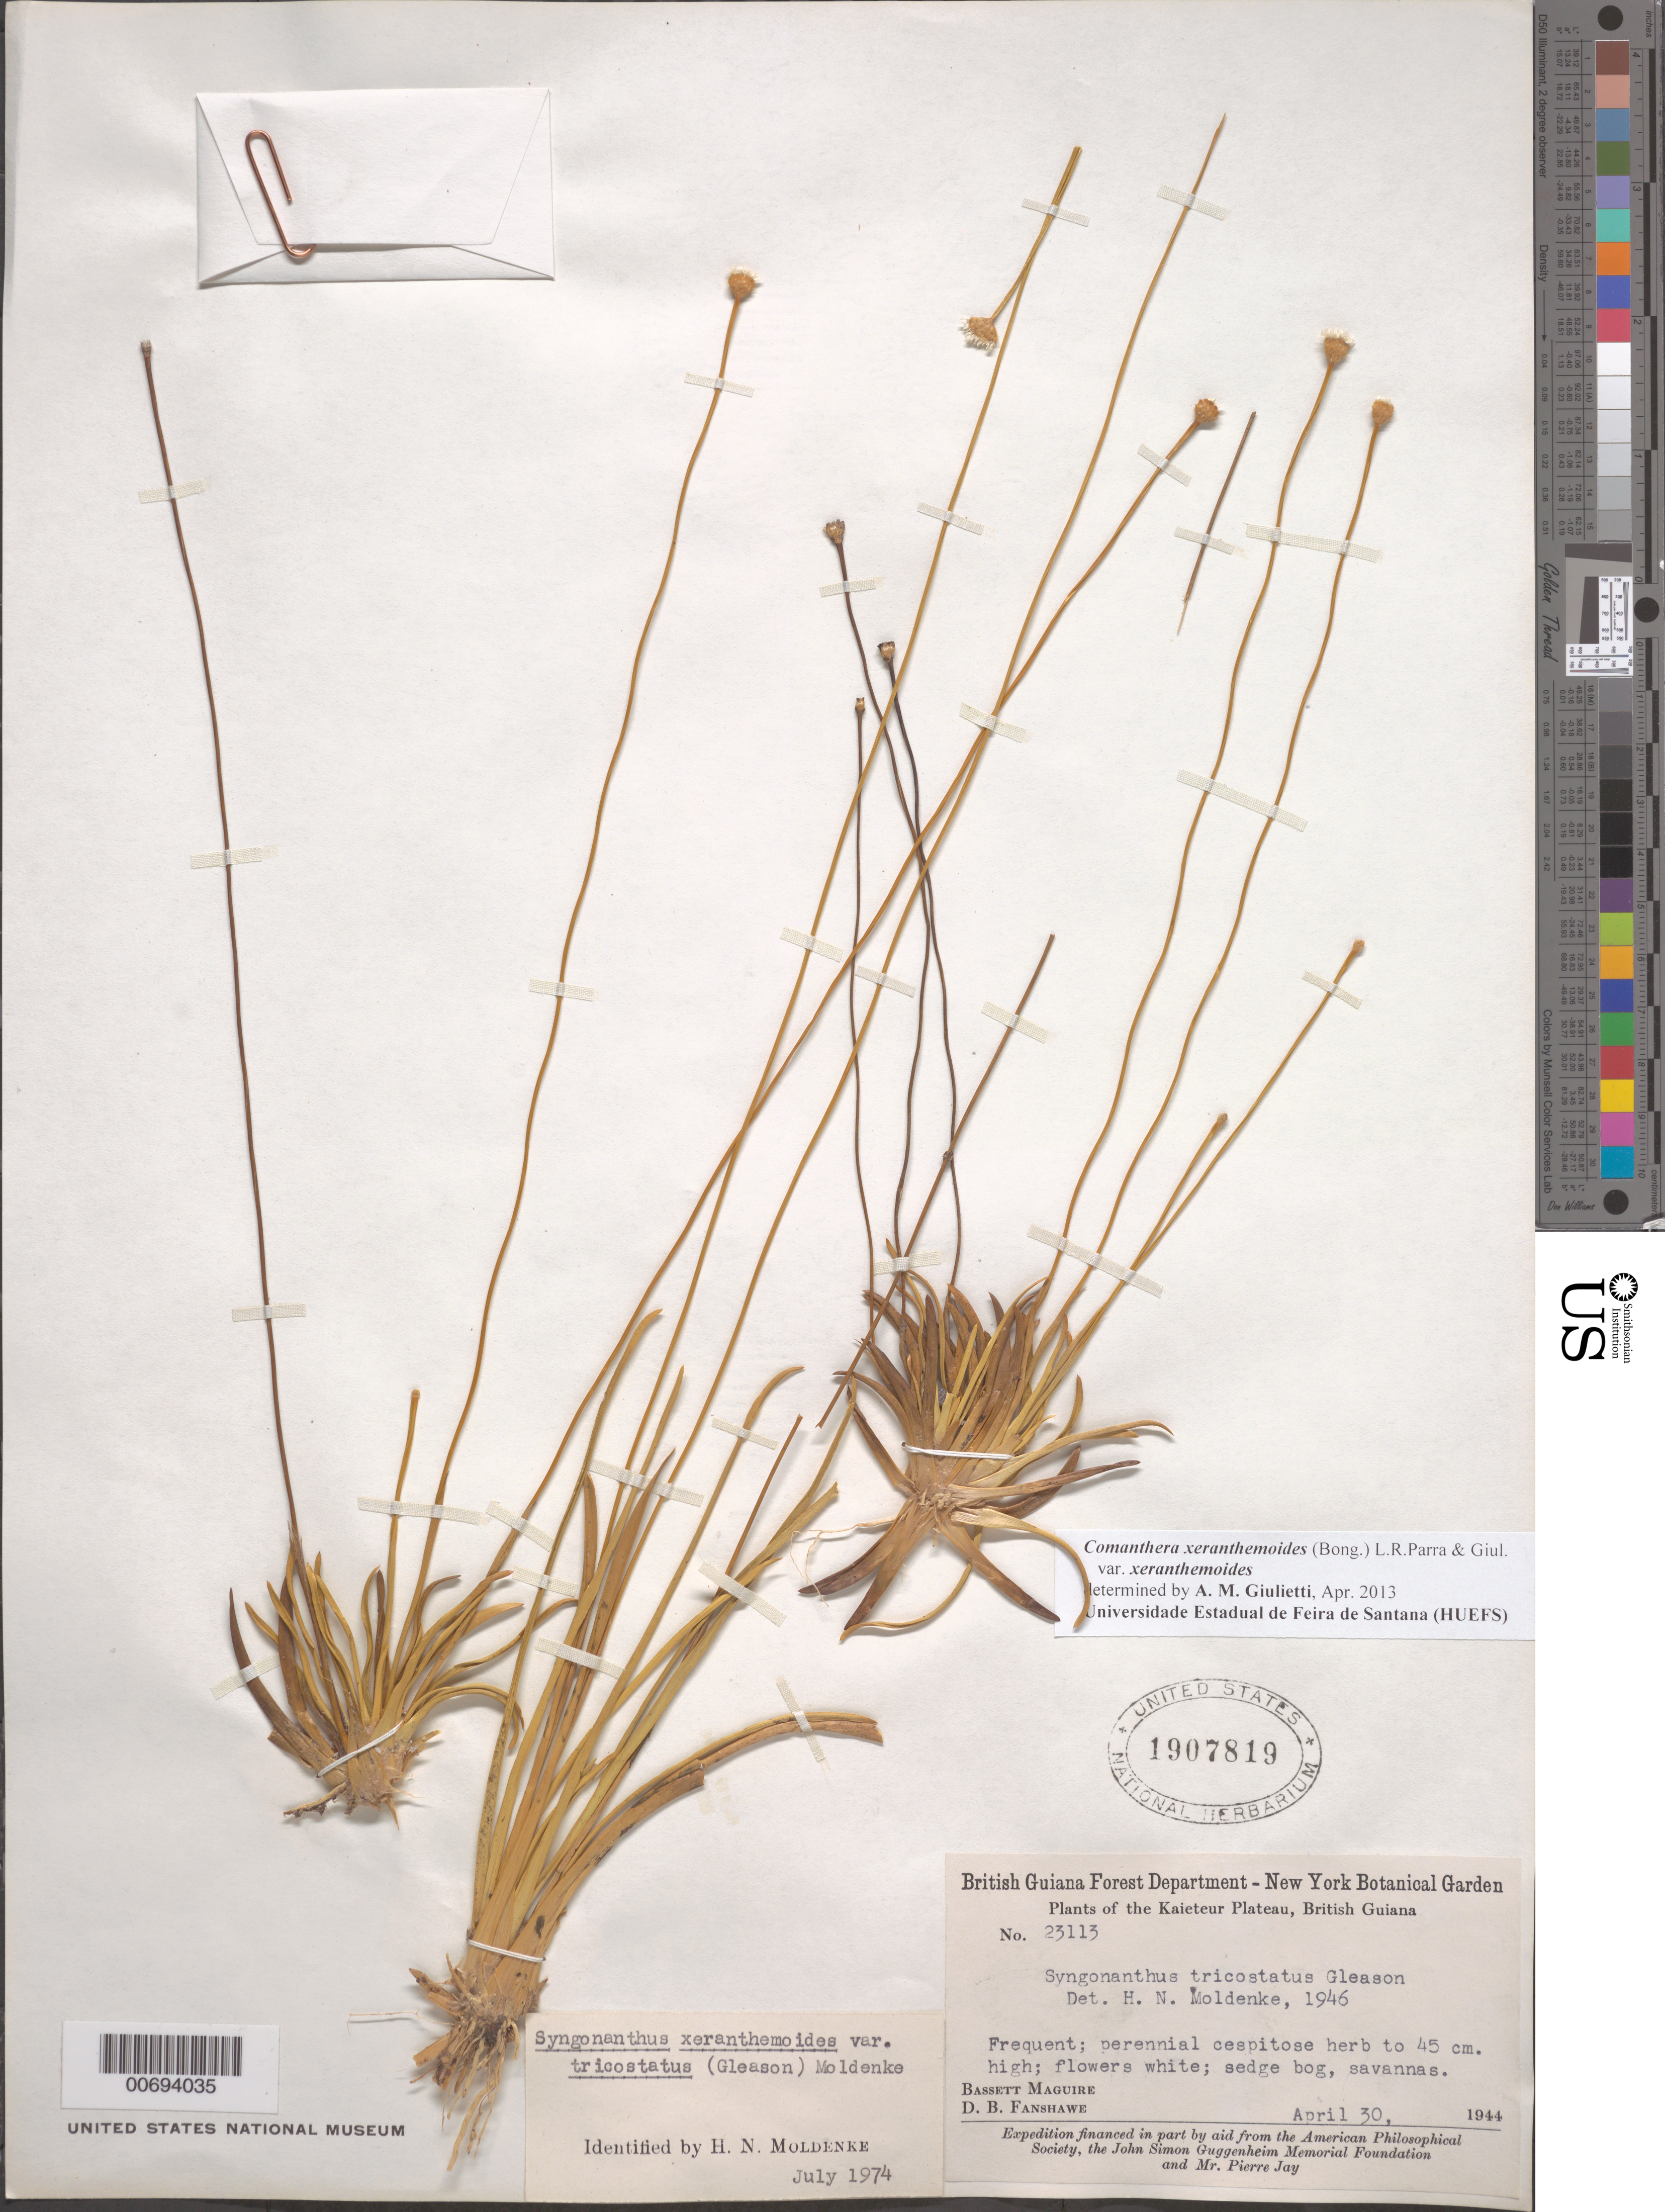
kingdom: Plantae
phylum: Tracheophyta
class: Liliopsida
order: Poales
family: Eriocaulaceae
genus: Comanthera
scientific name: Comanthera xeranthemoides var. xeranthemoides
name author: (Bong.) L.R. Parra & Giul.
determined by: Giulietti, Ana M.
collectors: B. Maguire & D. B. Fanshawe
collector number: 23113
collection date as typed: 30-Apr-44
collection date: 1944-04-30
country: Guyana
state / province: Potaro-Siparuni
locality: Kaieteur Savanna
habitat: Sedge bog, savanna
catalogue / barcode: US 1907819